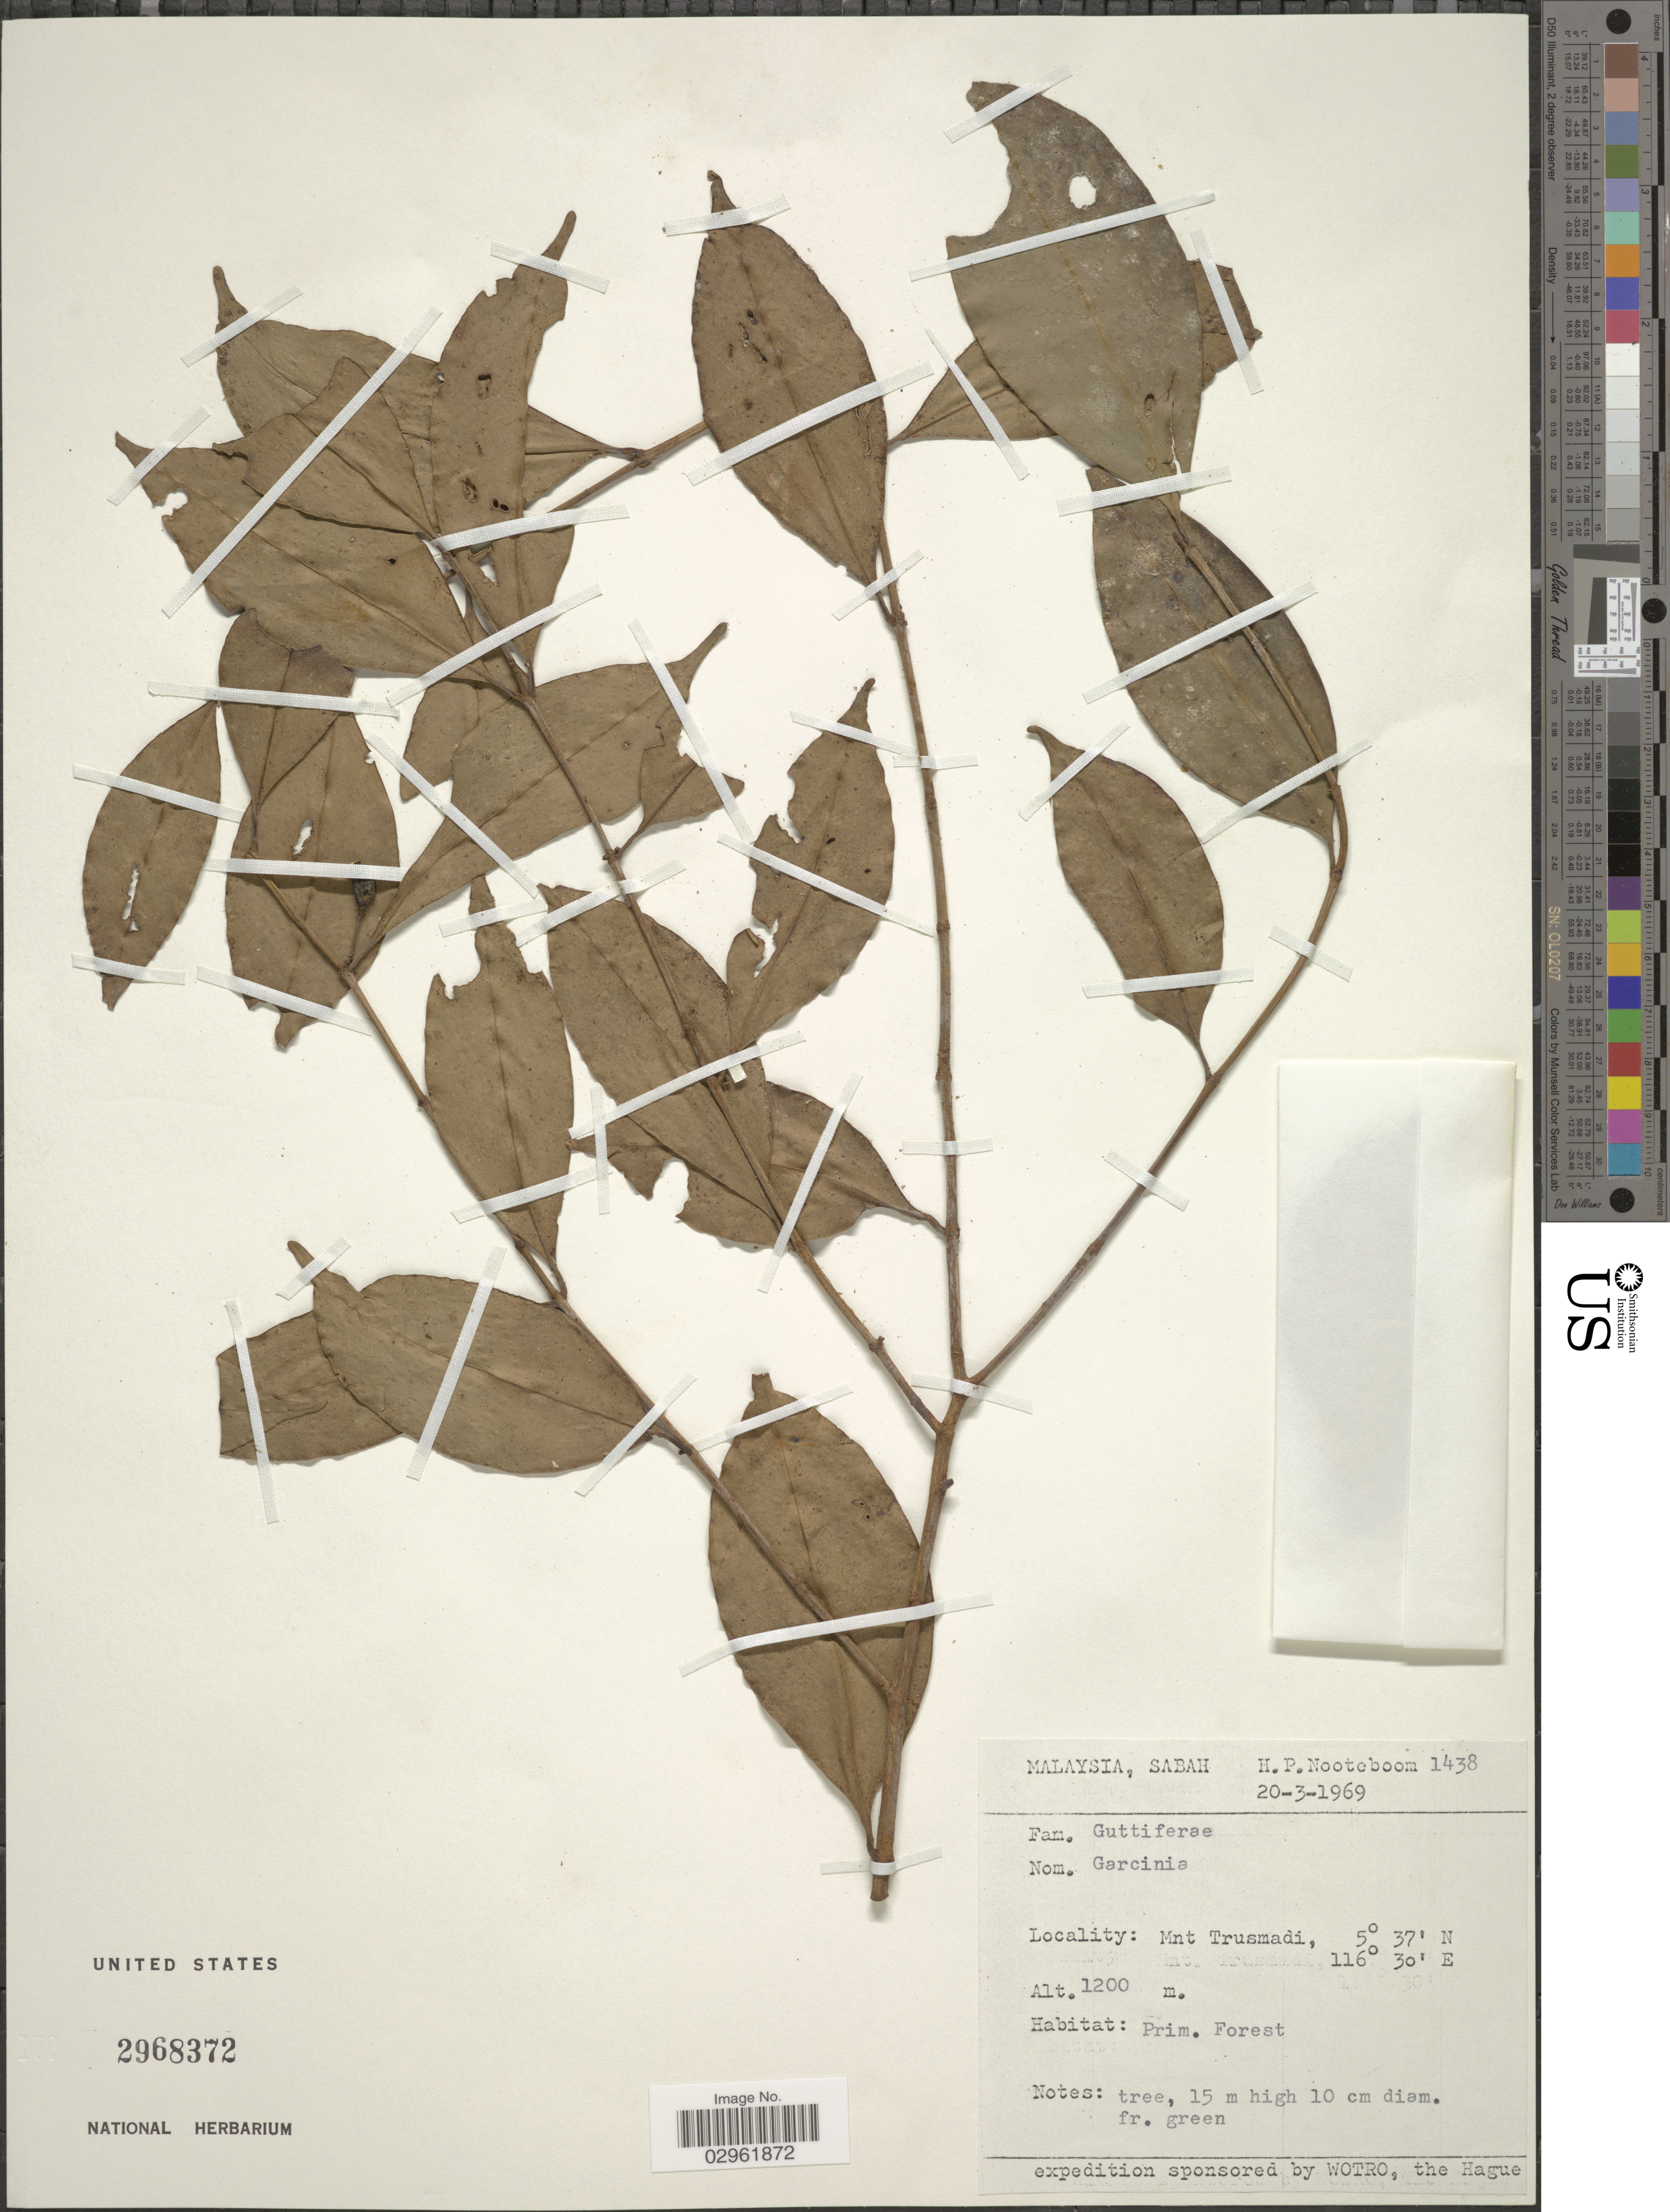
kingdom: Plantae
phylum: Tracheophyta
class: Magnoliopsida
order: Malpighiales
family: Clusiaceae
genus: Garcinia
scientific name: Garcinia sp.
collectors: H. P. Nooteboom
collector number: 1438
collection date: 1969-03-20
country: Malaysia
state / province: Sabah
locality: Mnt Trusmadi.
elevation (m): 1200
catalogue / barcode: US 2968372